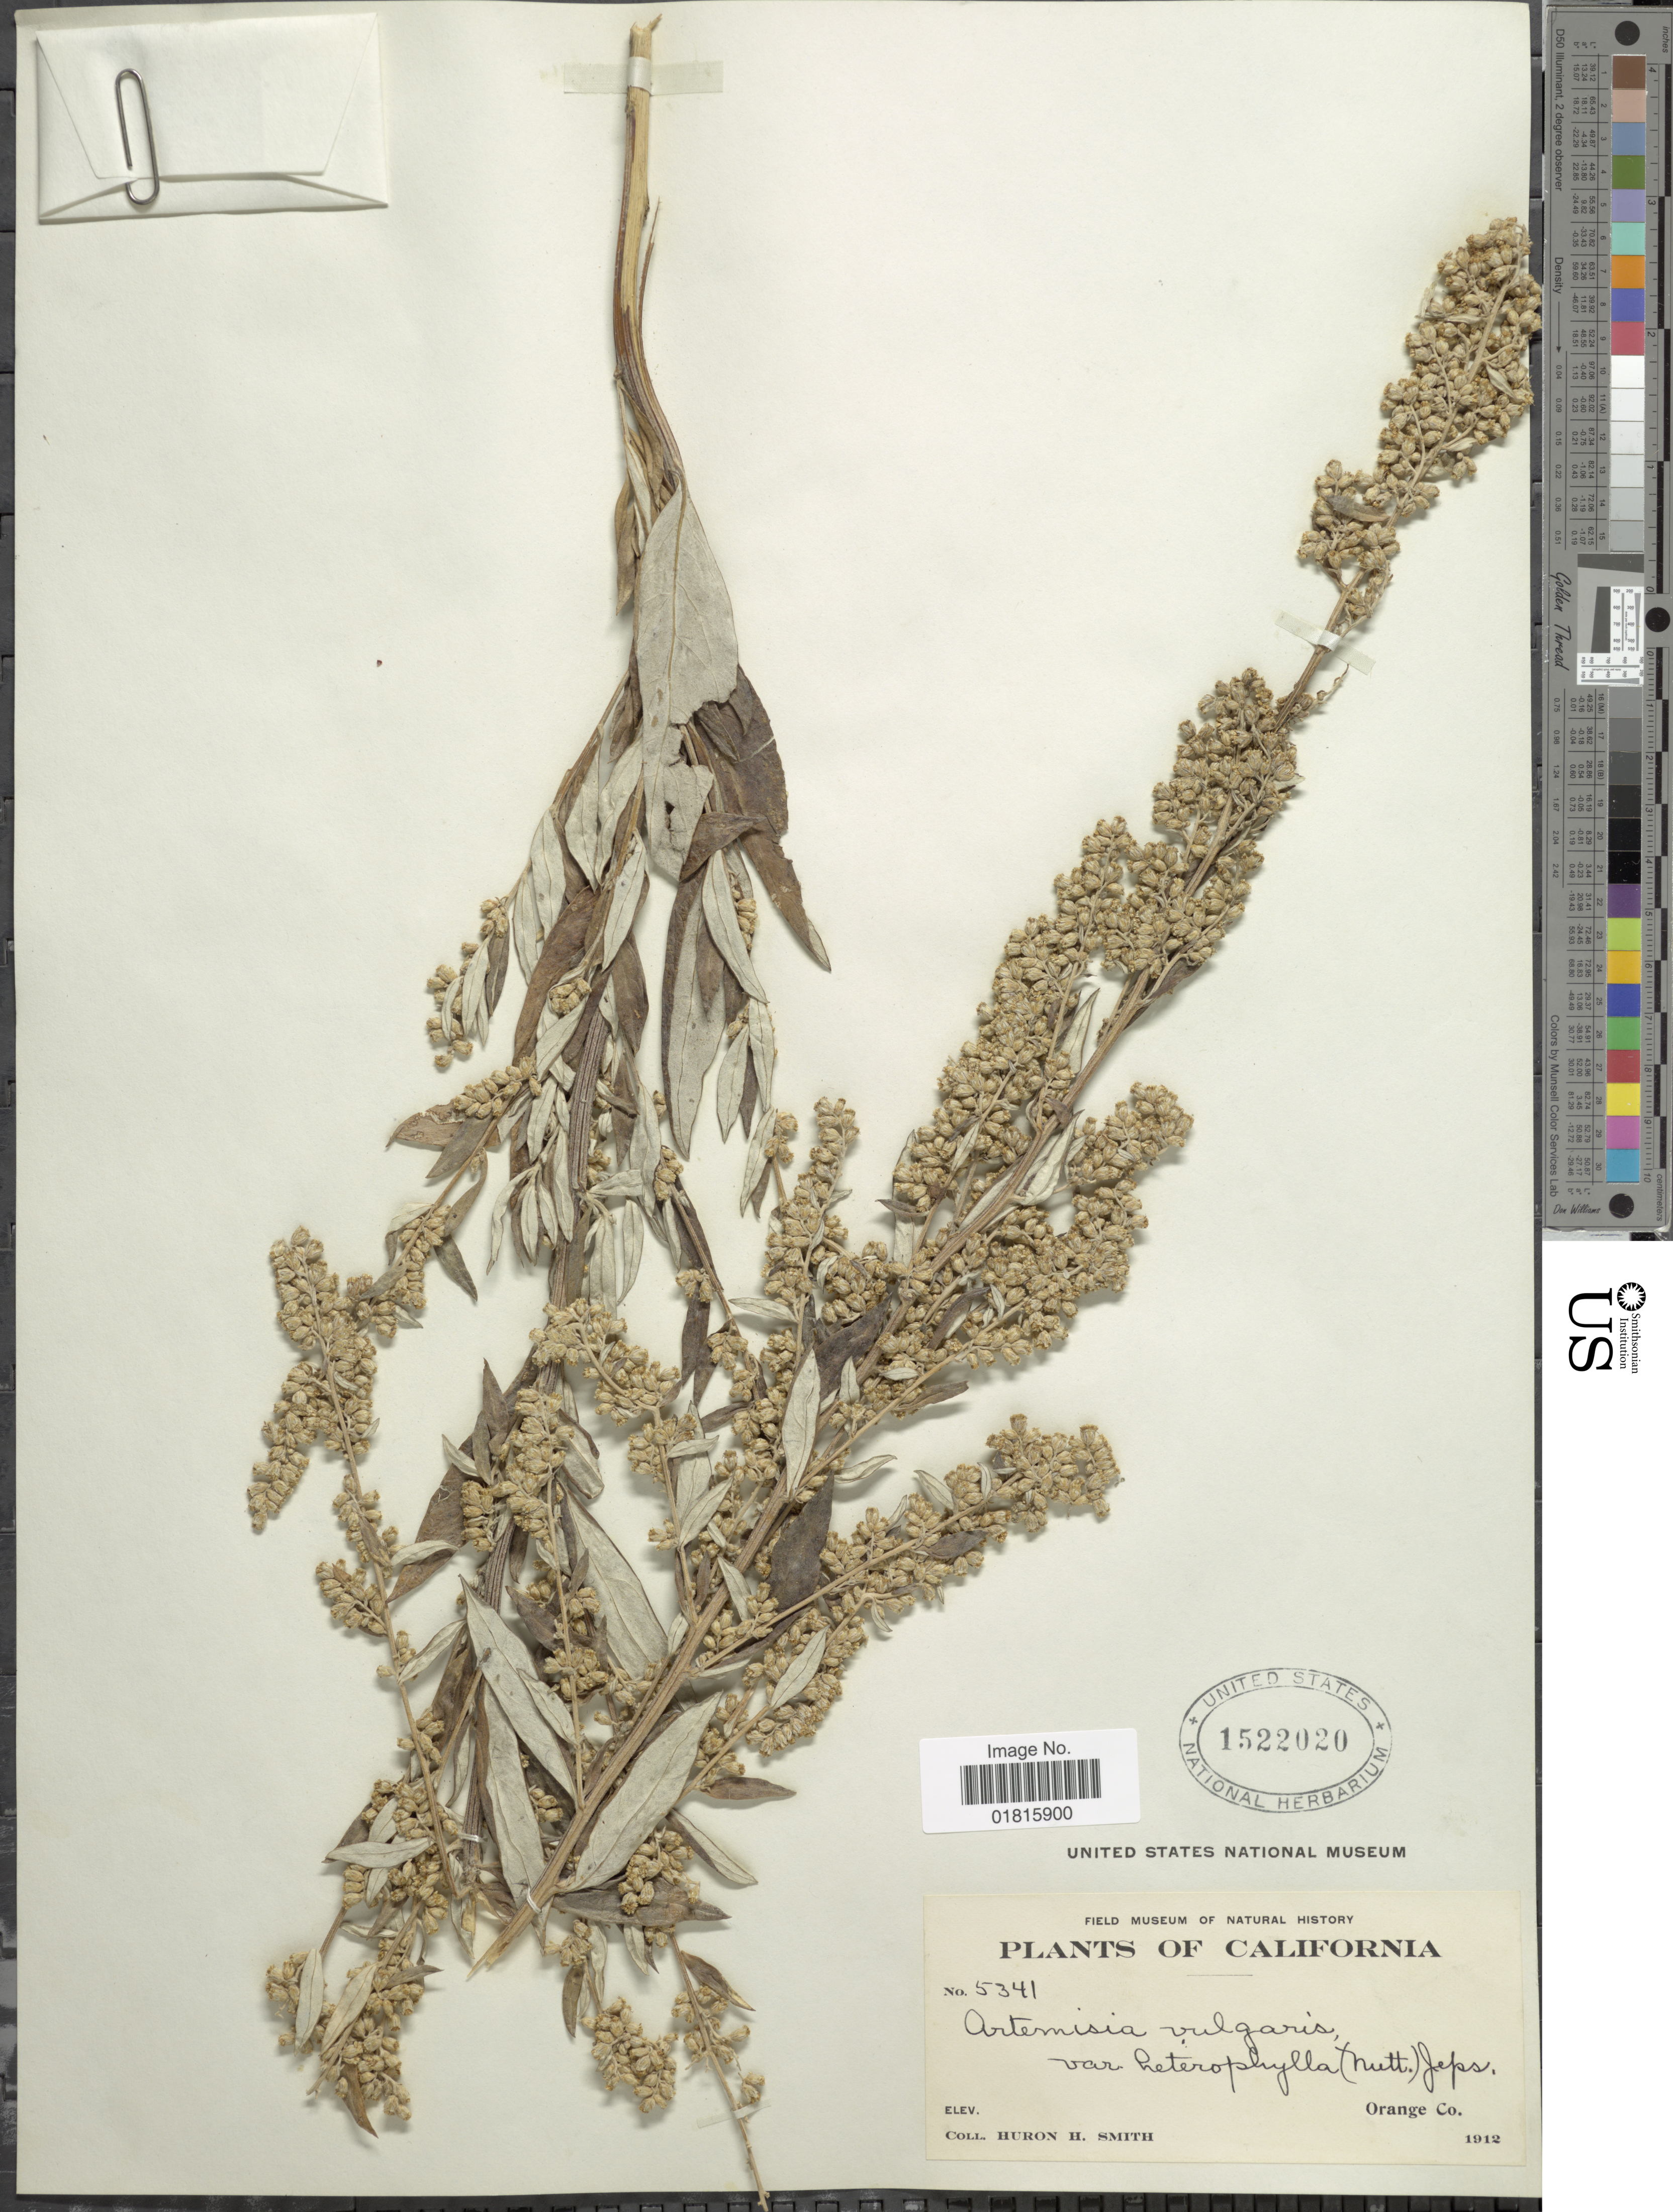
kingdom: Plantae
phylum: Tracheophyta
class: Magnoliopsida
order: Asterales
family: Asteraceae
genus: Artemisia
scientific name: Artemisia heterophylla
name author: Nutt.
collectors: Huron H. Smith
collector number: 5341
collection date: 1912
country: United States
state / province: California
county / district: Orange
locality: Orange Co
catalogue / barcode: US 1522020